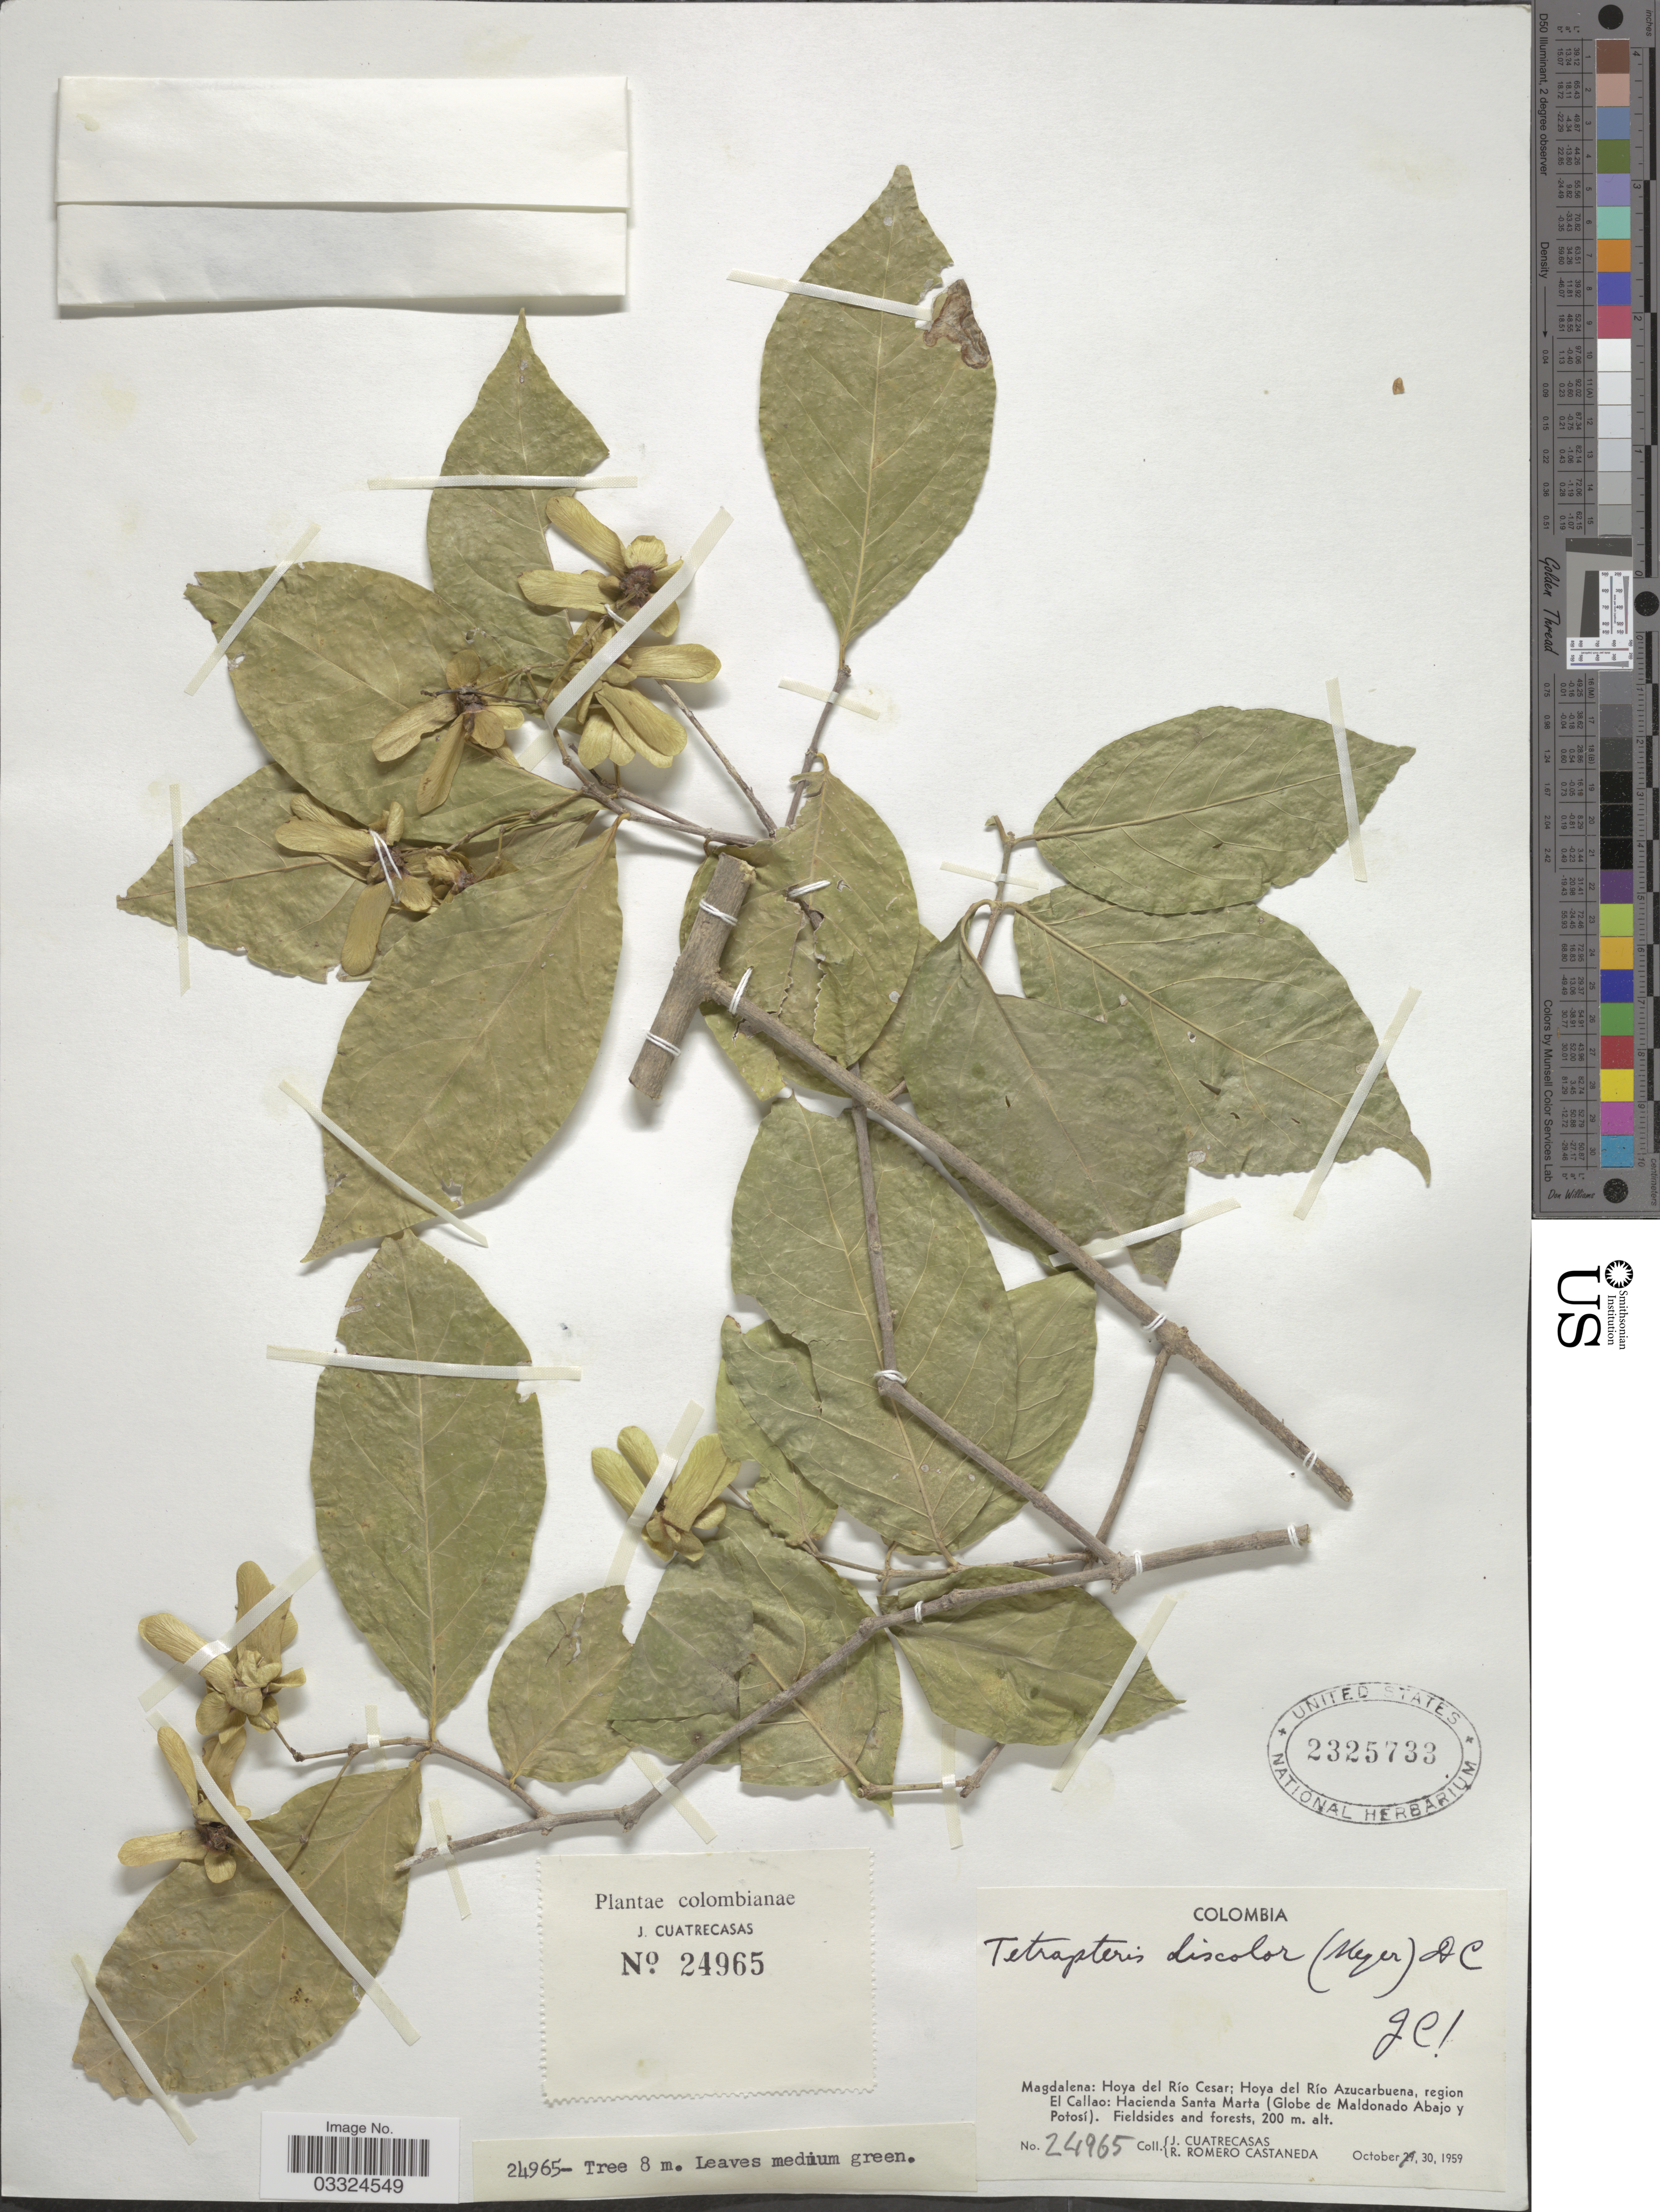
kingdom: Plantae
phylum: Tracheophyta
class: Magnoliopsida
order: Malpighiales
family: Malpighiaceae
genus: Tetrapterys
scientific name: Tetrapterys discolor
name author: (G. Mey.) DC.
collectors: J. Cuatrecasas & R. Romero Castañeda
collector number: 24965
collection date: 1959-10-30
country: Colombia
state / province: Magdalena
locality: Hoya del Río Cesar; Hoya del Río Azucarbuena, region El Callao: Hacienda Santa Marta (Globe de Maldonado Abajo y Potosí).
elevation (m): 200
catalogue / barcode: US 2325733